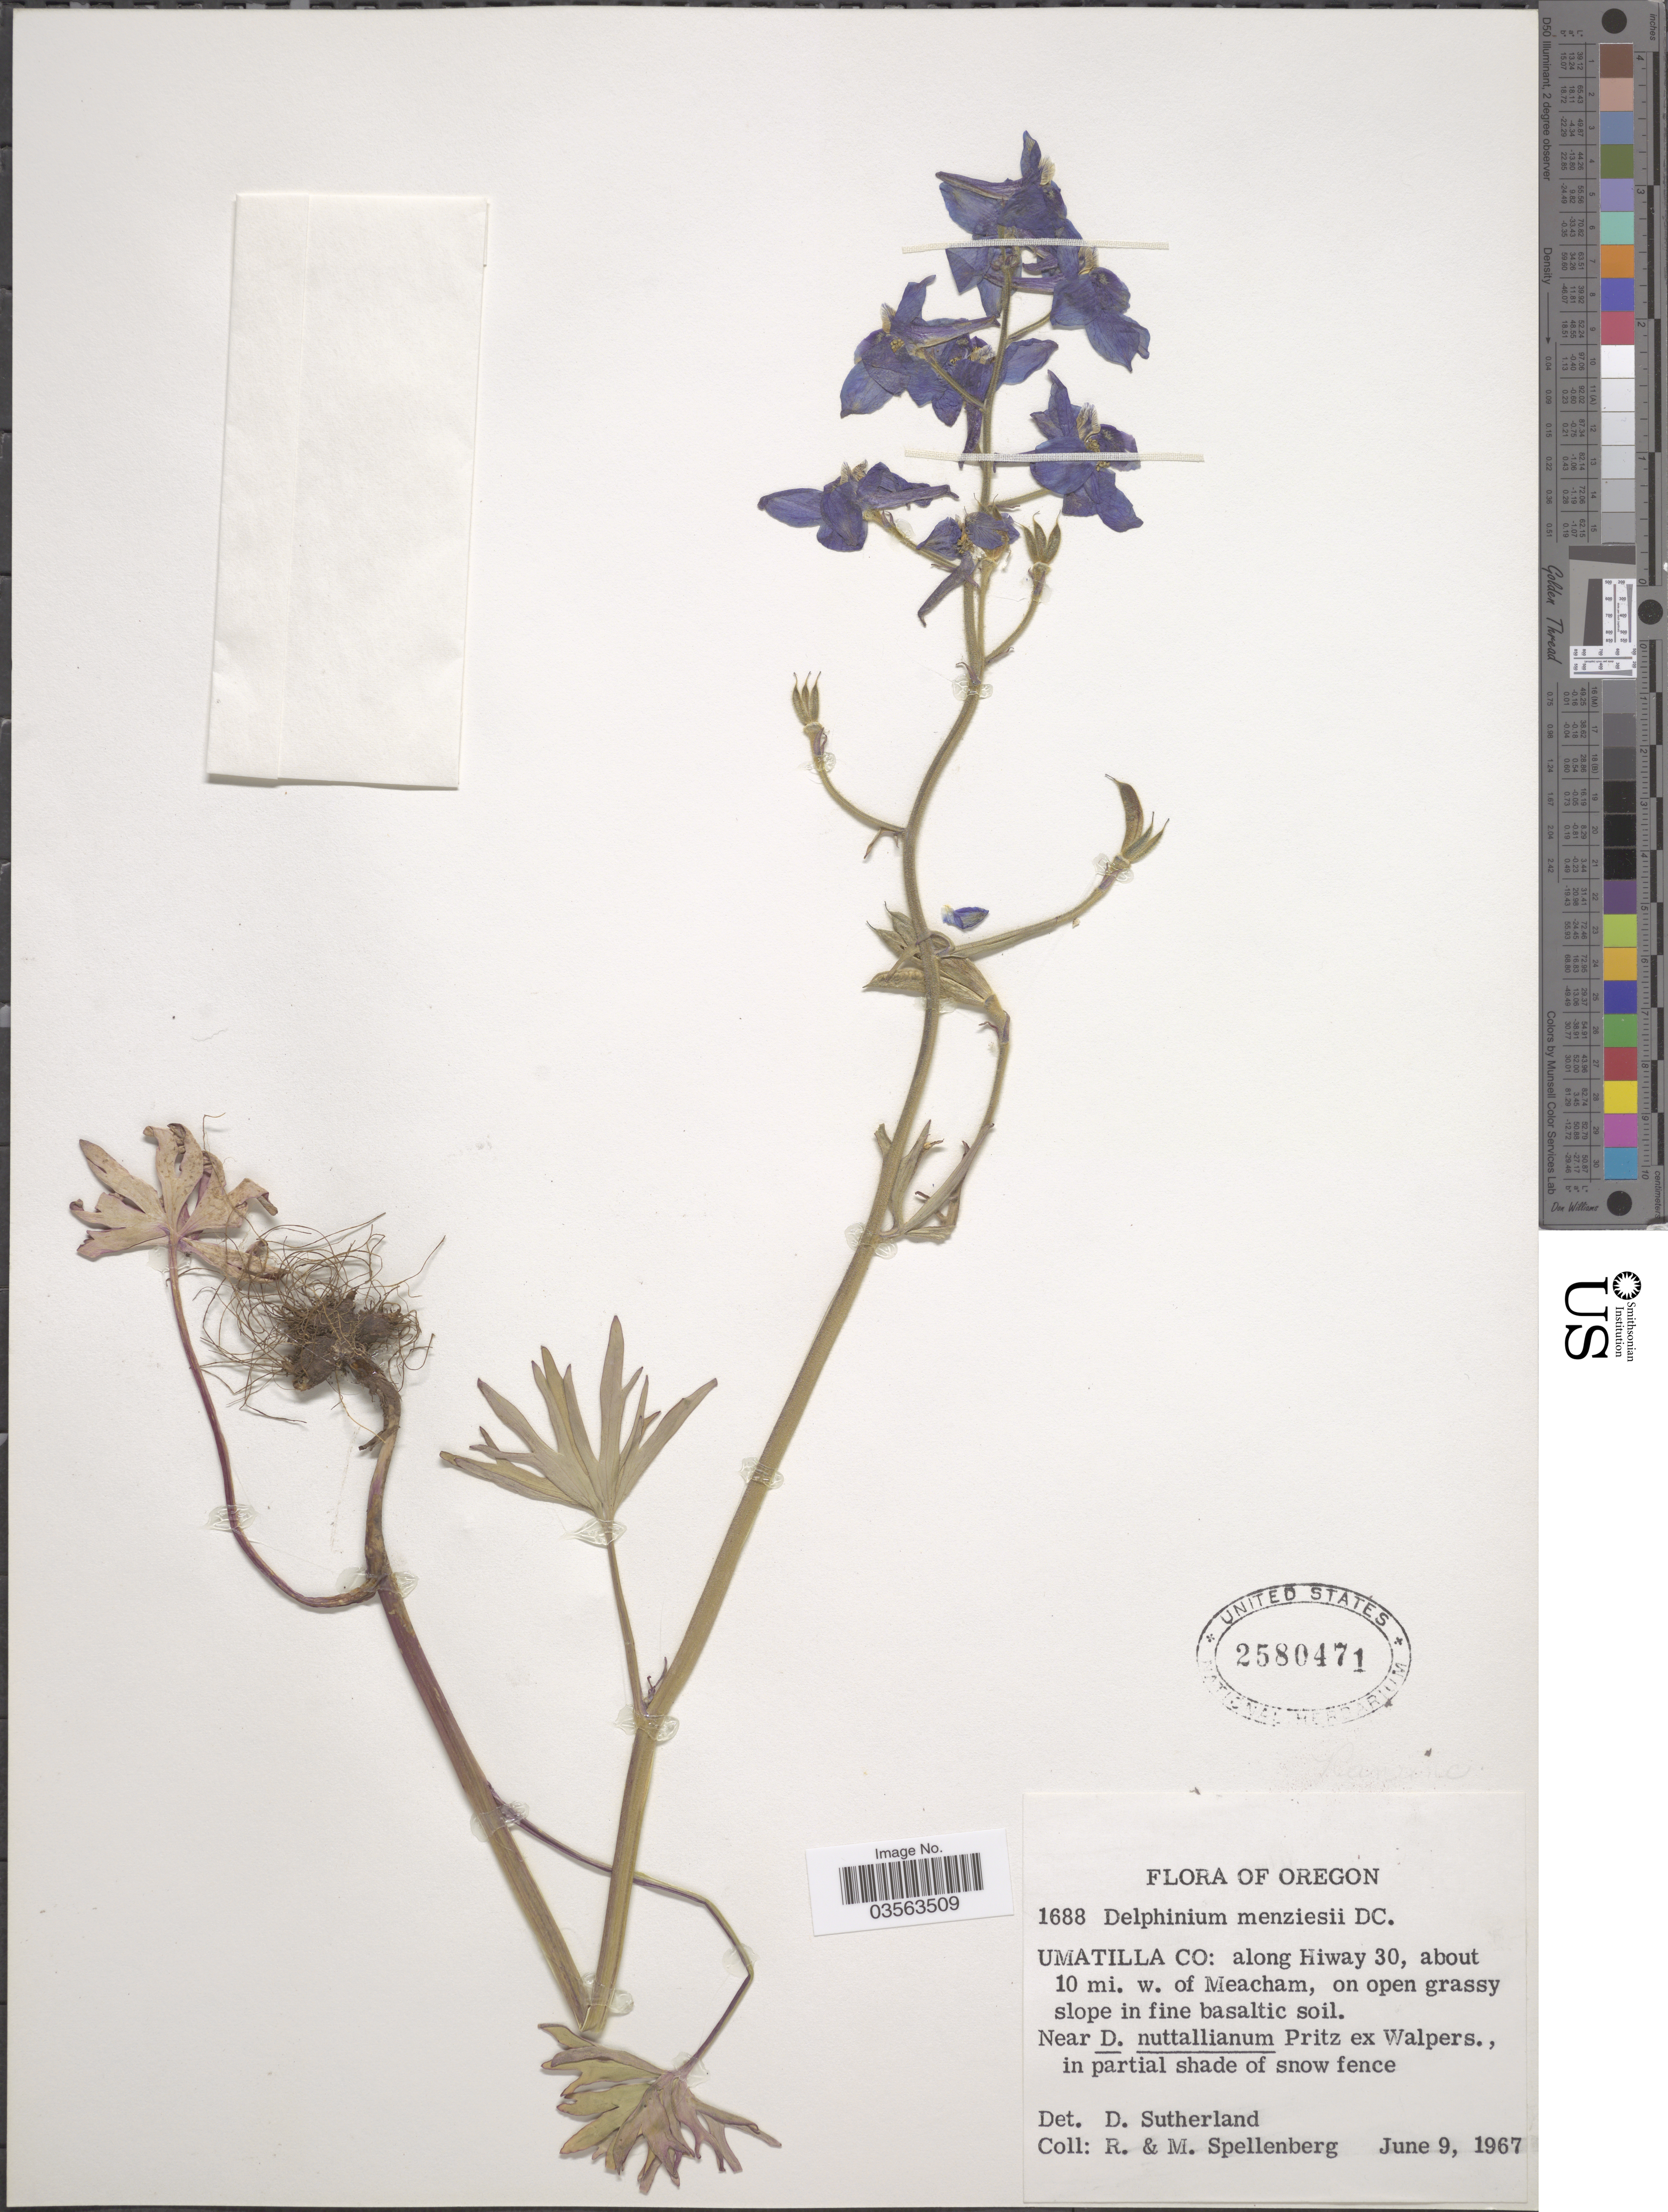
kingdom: Plantae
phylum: Tracheophyta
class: Magnoliopsida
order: Ranunculales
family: Ranunculaceae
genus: Delphinium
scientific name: Delphinium menziesii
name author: DC.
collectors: R. Spellenberg & Spellenberg, M.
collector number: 1688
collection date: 1967-06-09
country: United States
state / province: Oregon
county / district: Umatilla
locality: Umatilla Co: along Hiway 30, about 10 mi. w. of Meacham.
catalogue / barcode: US 2580471